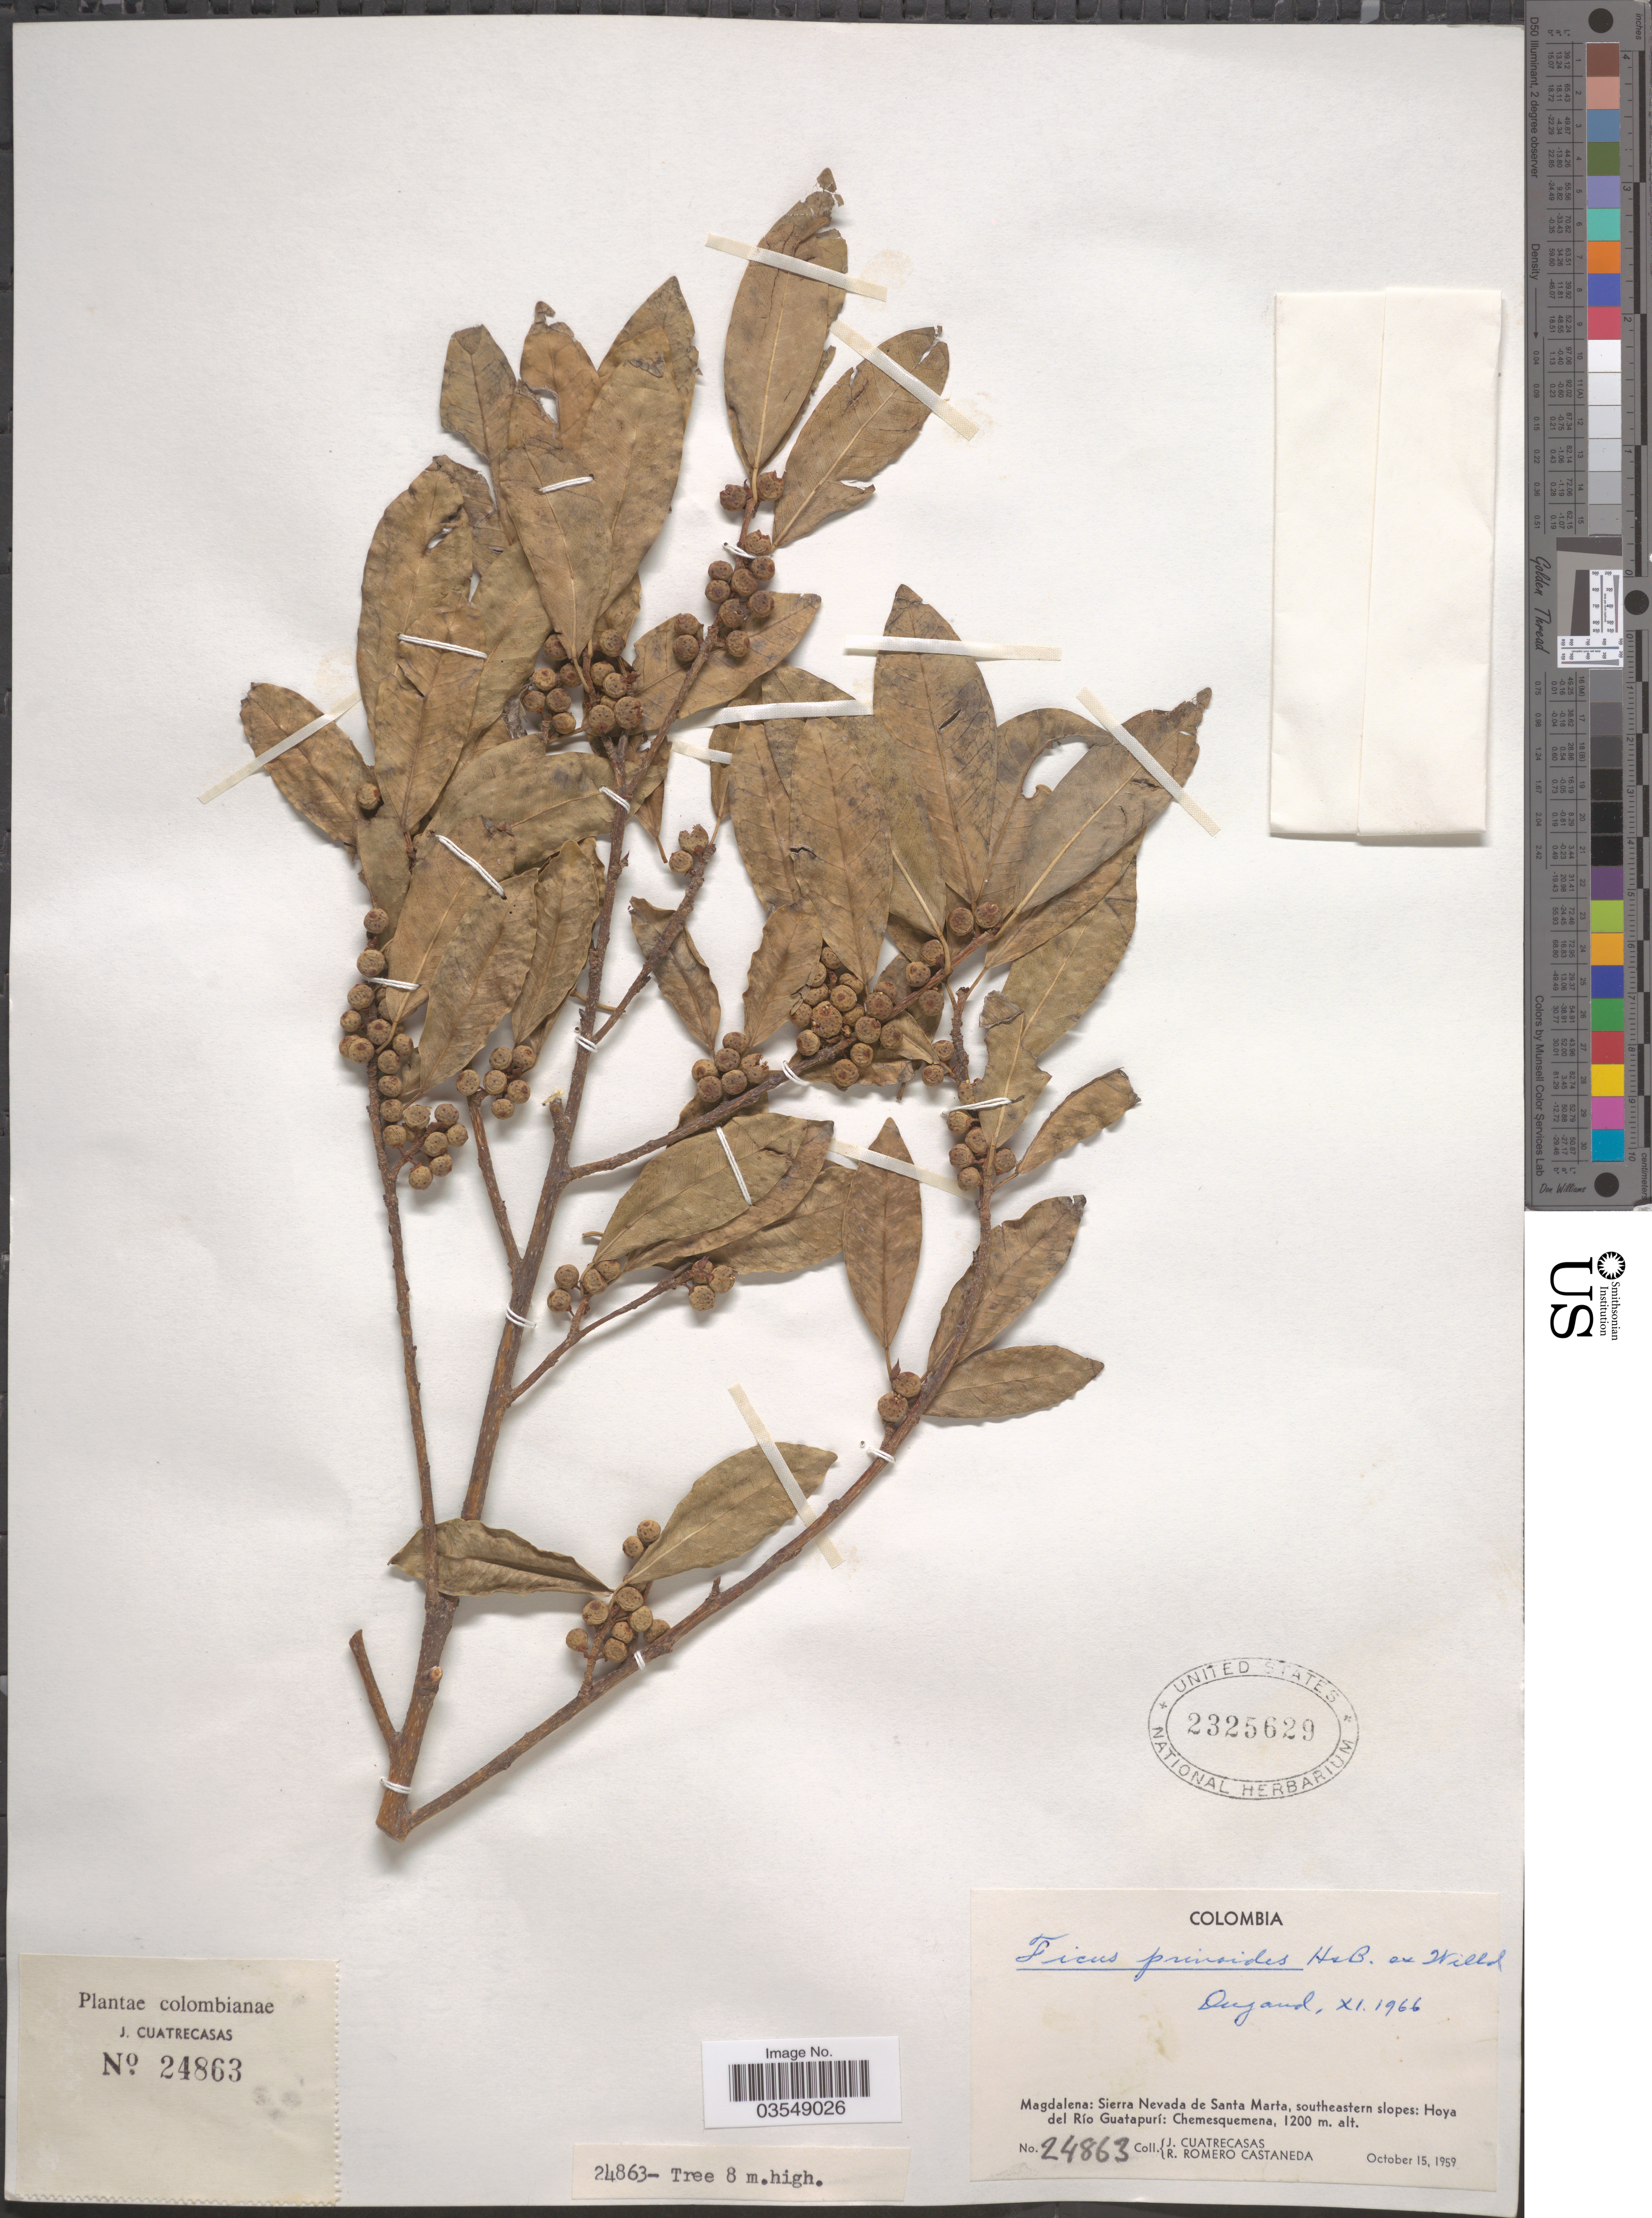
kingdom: Plantae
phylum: Tracheophyta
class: Magnoliopsida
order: Rosales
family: Moraceae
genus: Ficus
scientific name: Ficus pallida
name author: Vahl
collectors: J. Cuatrecasas & R. Romero Castañeda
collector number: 24863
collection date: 1959-10-15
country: Colombia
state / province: Magdalena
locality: Sierra Nevada de Santa Marta, southeastern slopes: Hoya del Río Guatapurí: Chemesquemena.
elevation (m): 1200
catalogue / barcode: US 2325629